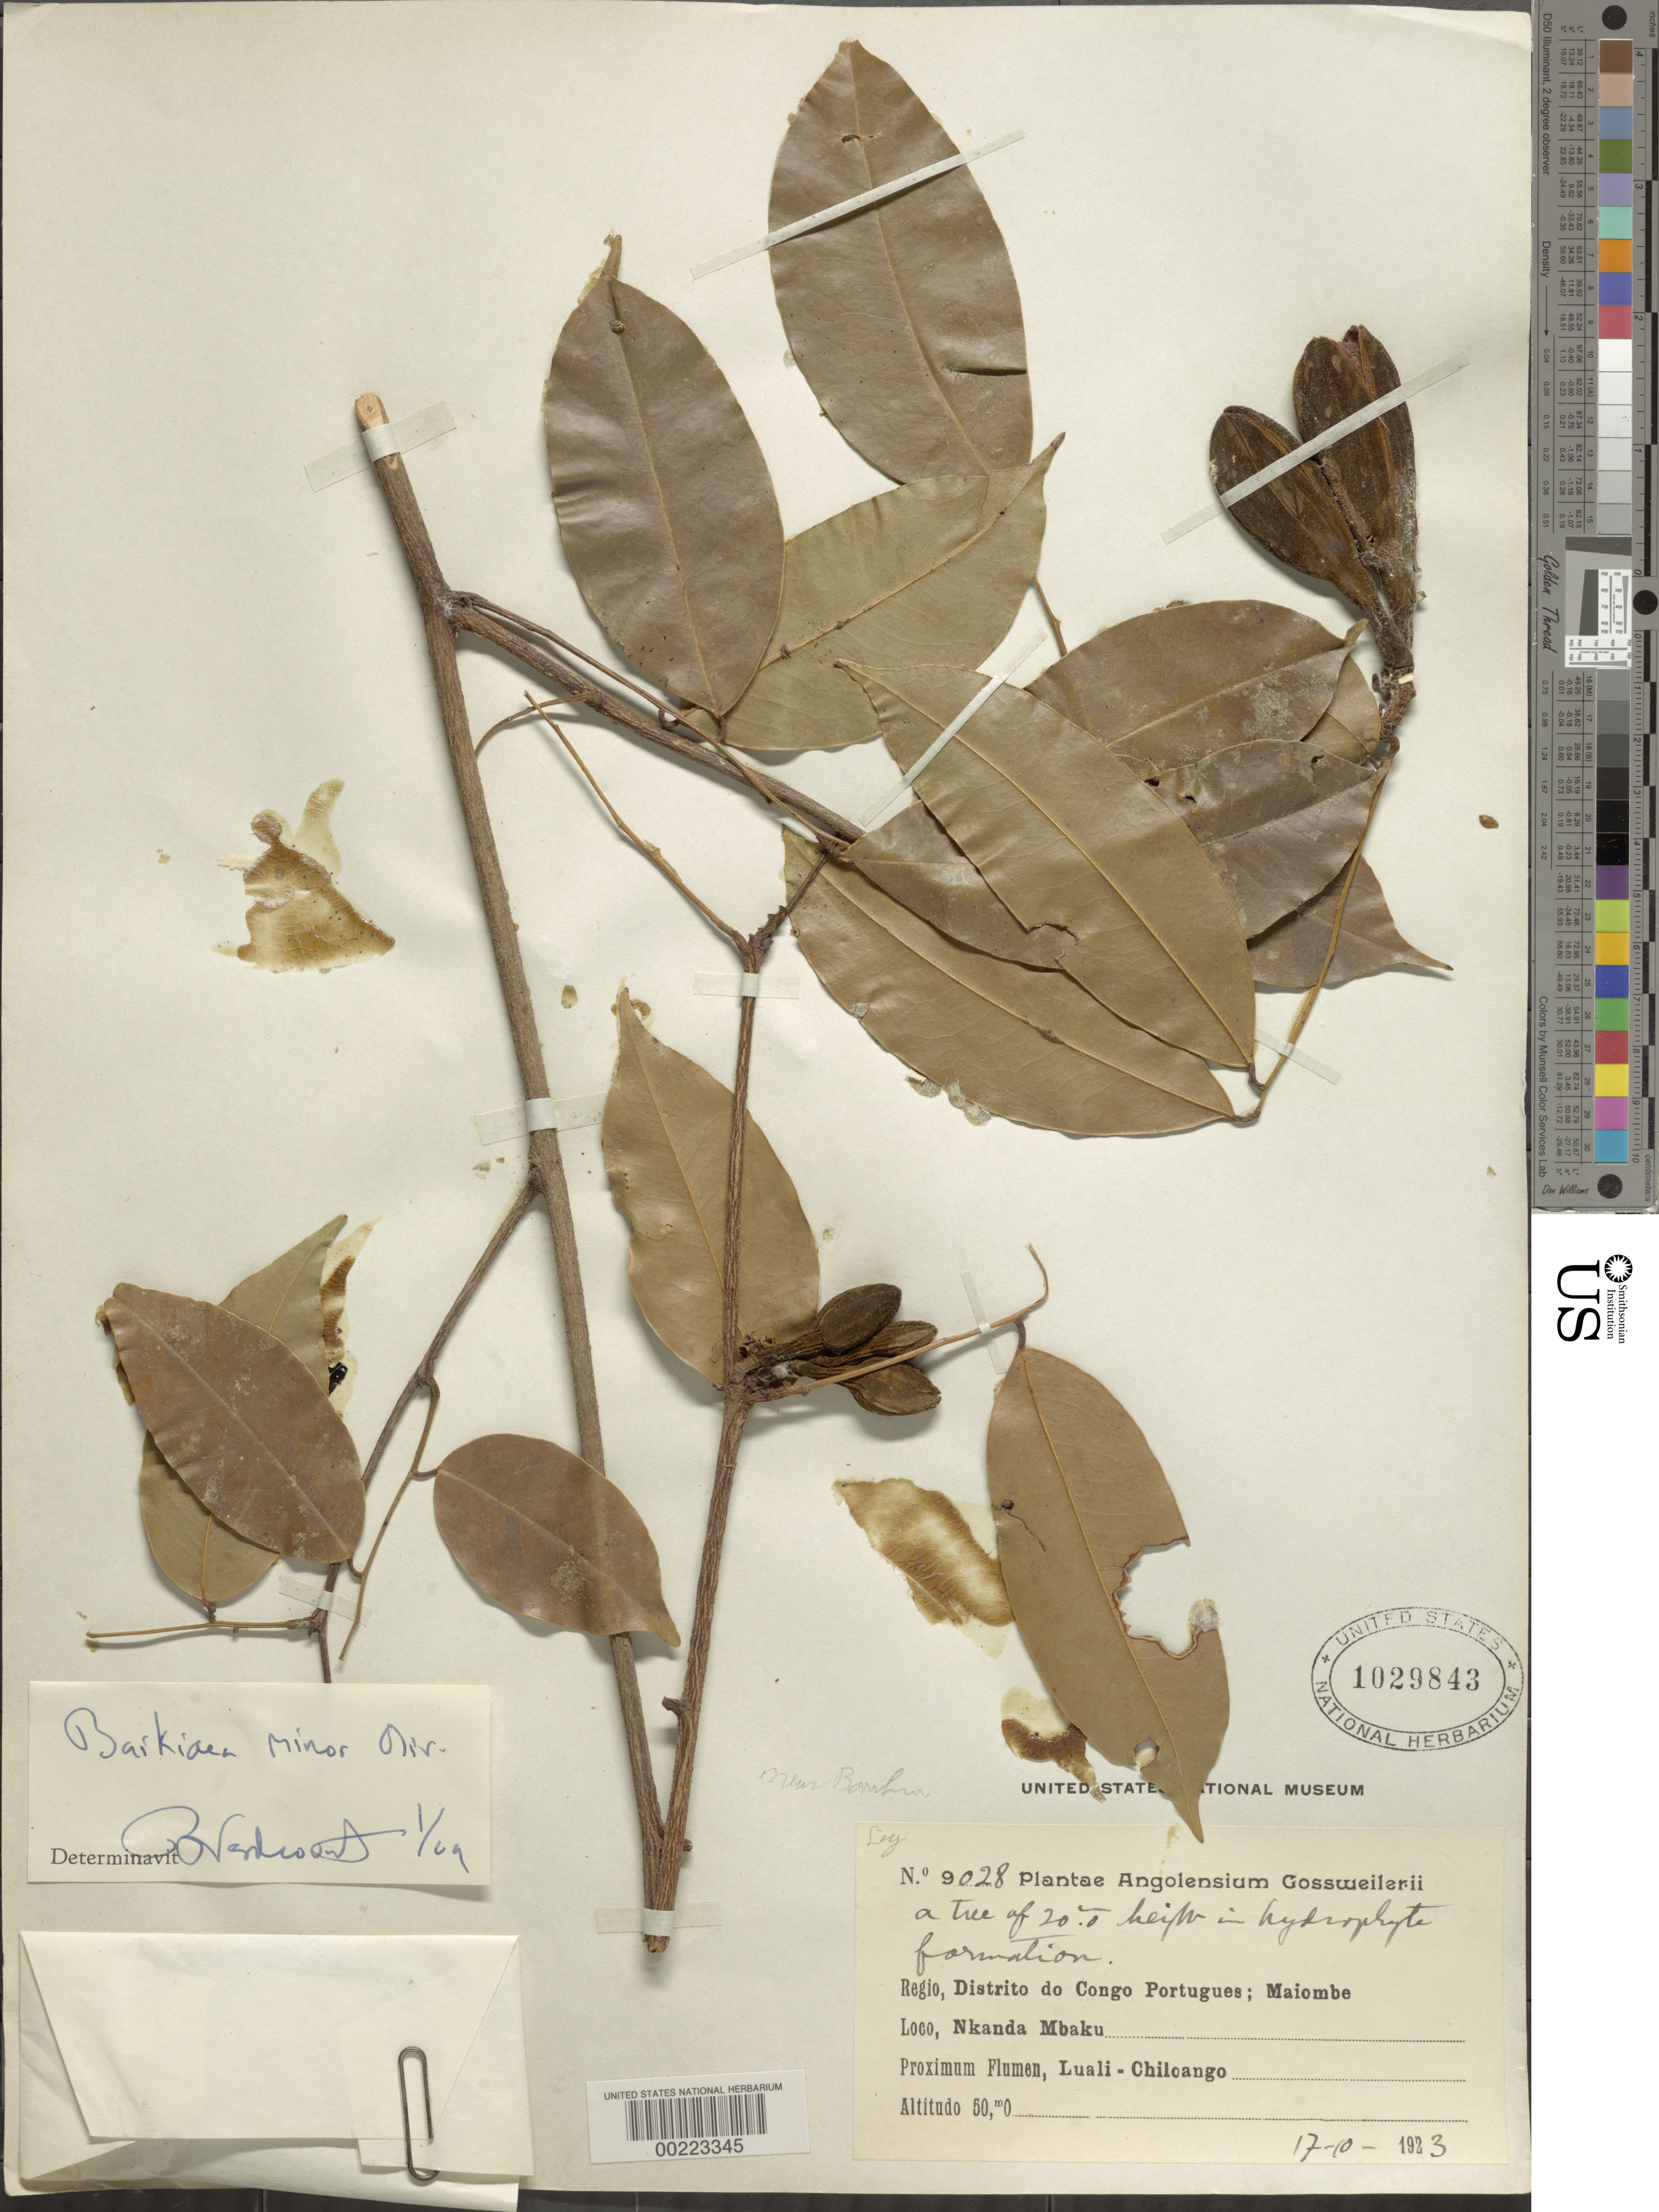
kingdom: Plantae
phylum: Tracheophyta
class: Magnoliopsida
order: Fabales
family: Fabaceae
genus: Baikiaea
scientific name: Baikiaea insignis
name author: Benth.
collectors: J. Gossweiler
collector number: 9028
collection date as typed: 17 Oct 1923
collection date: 1923-10-17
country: Angola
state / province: Cabinda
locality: Nkanda Mbaku; dist. Congo Portuges; Maiombe region; near Luali - Chilcango Rivers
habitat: Hydrophyte formation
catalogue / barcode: US 1029843